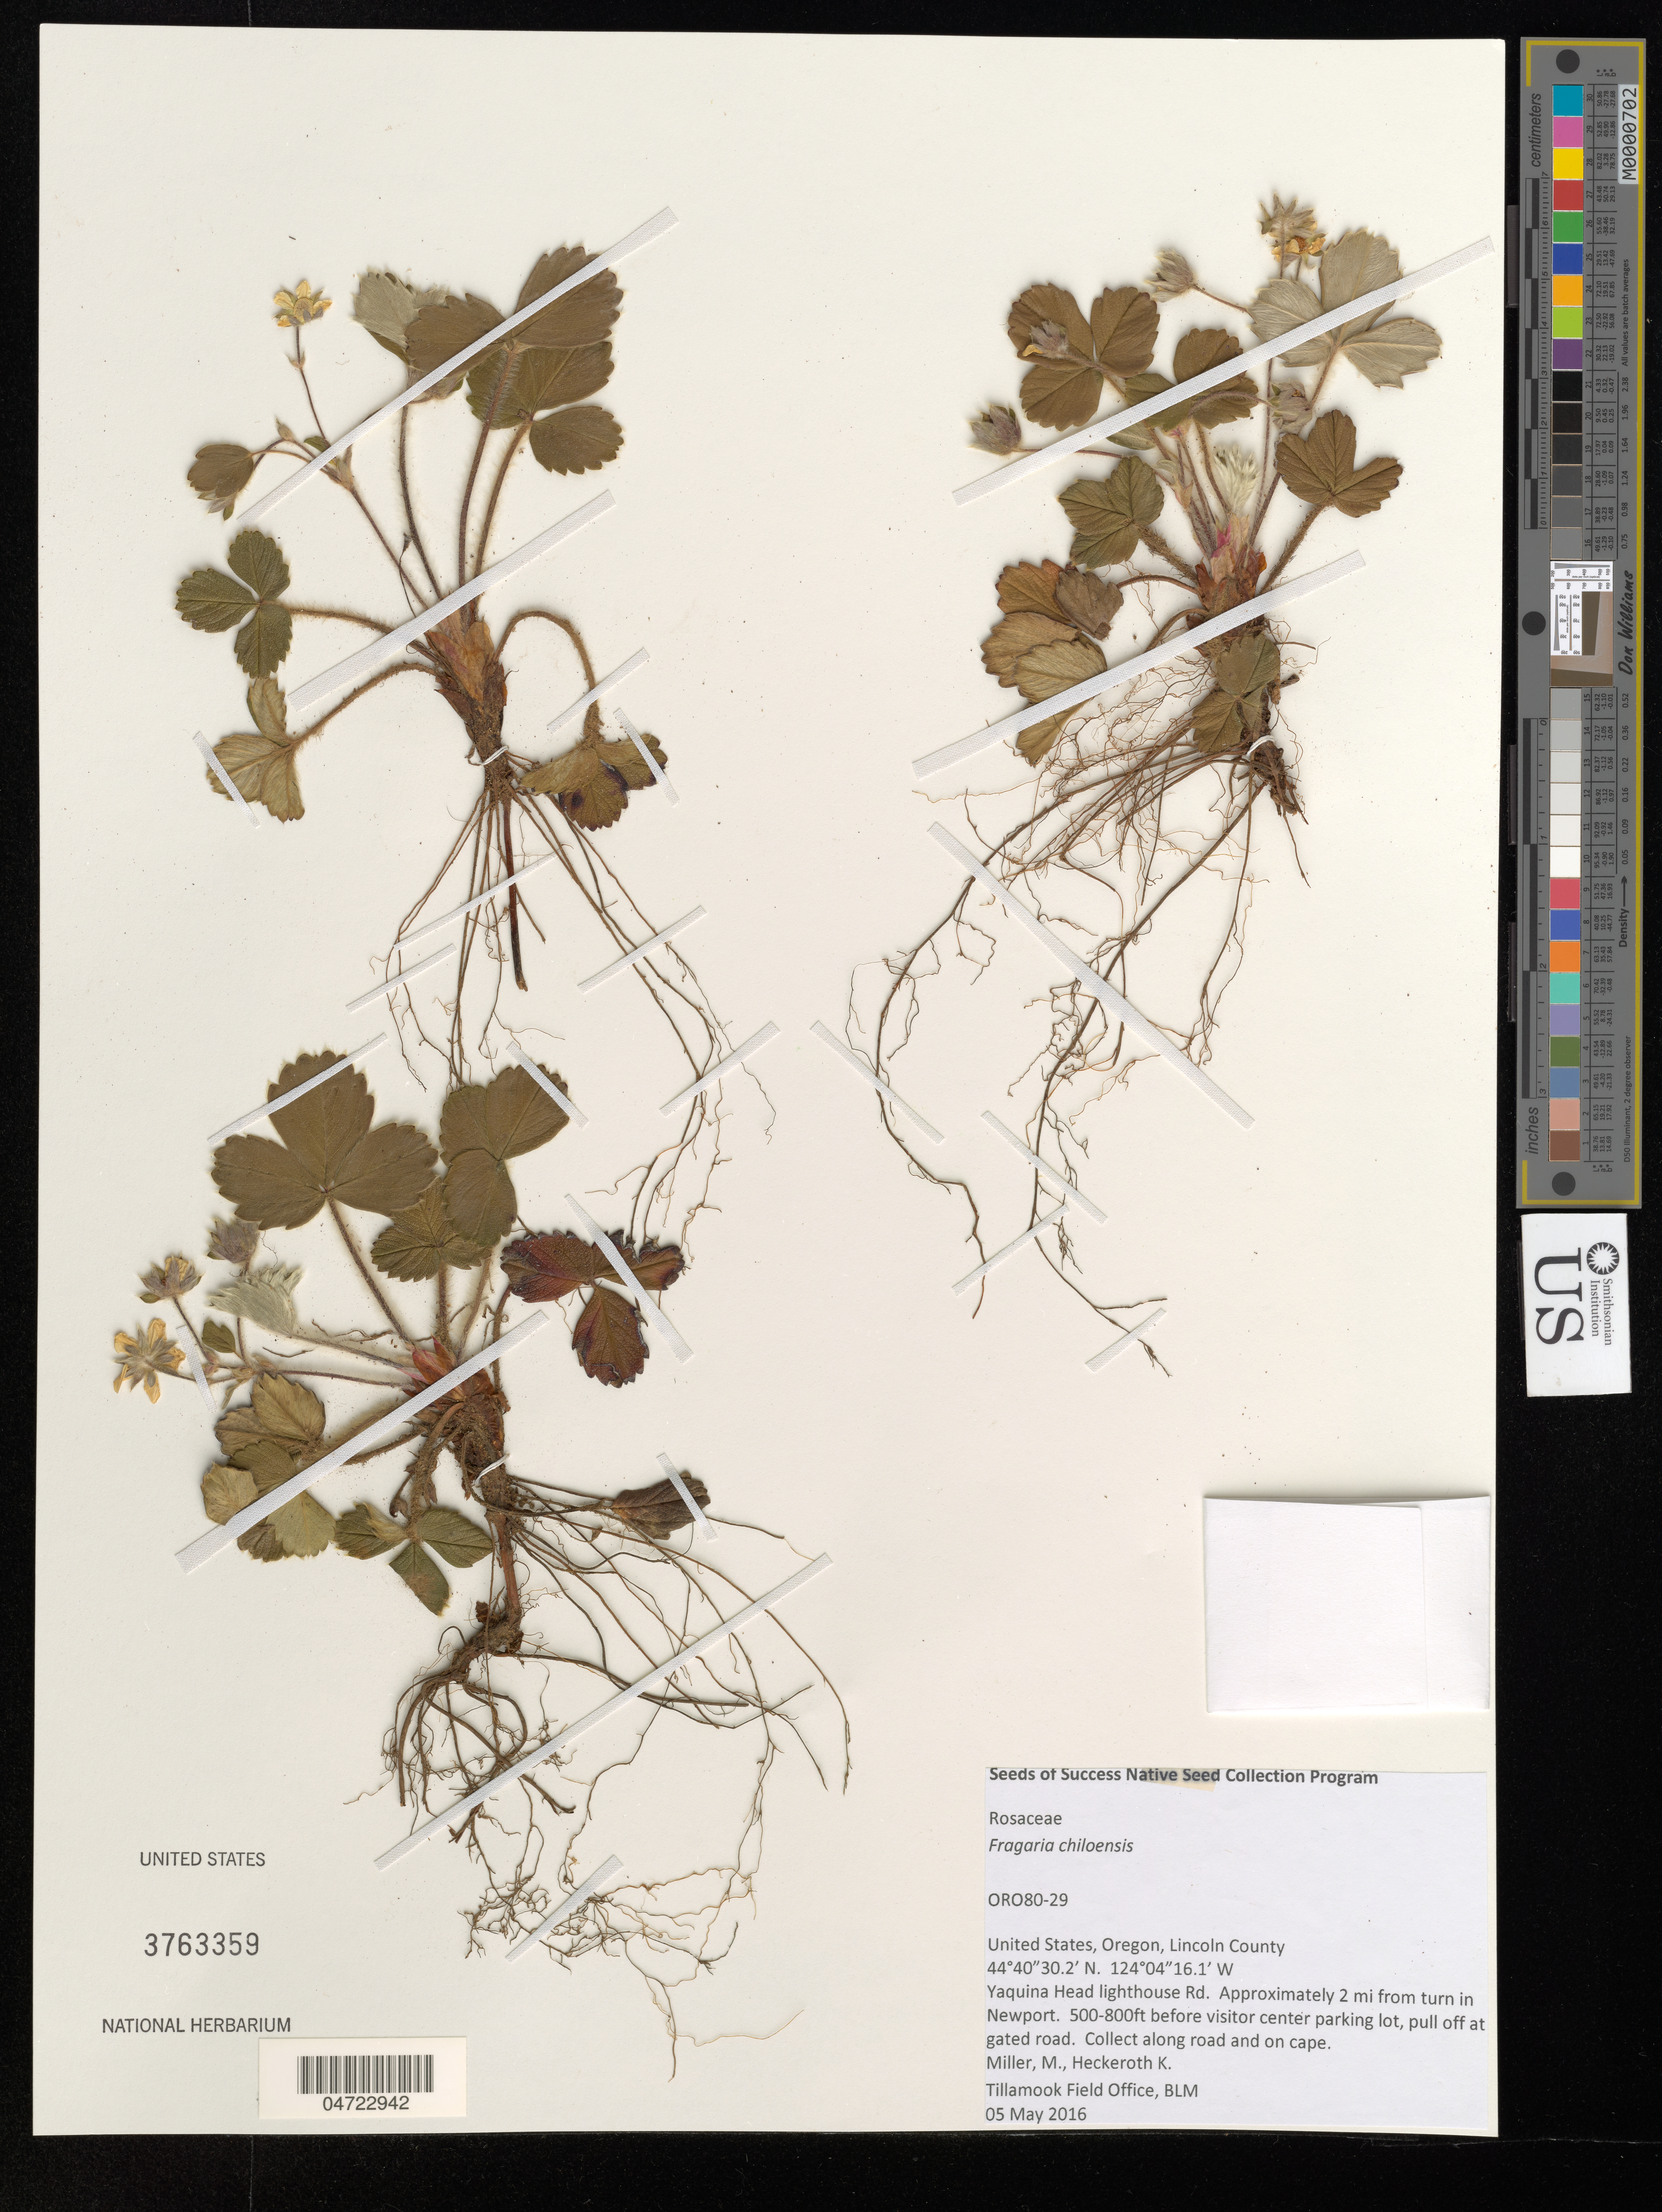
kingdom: Plantae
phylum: Tracheophyta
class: Magnoliopsida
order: Rosales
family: Rosaceae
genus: Fragaria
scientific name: Fragaria chiloensis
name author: (L.) Mill.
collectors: M. Miller & K. Heckeroth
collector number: ORO80-29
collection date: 2016-05-05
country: United States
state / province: Oregon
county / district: Lincoln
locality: Lincoln County. Yaquina Head lighthouse Rd. Approximately 2 mi from turn in Newport. 500-800 ft before visitor center parking lot, pull off at gated road. Along road and on cape.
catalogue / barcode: US 3763359